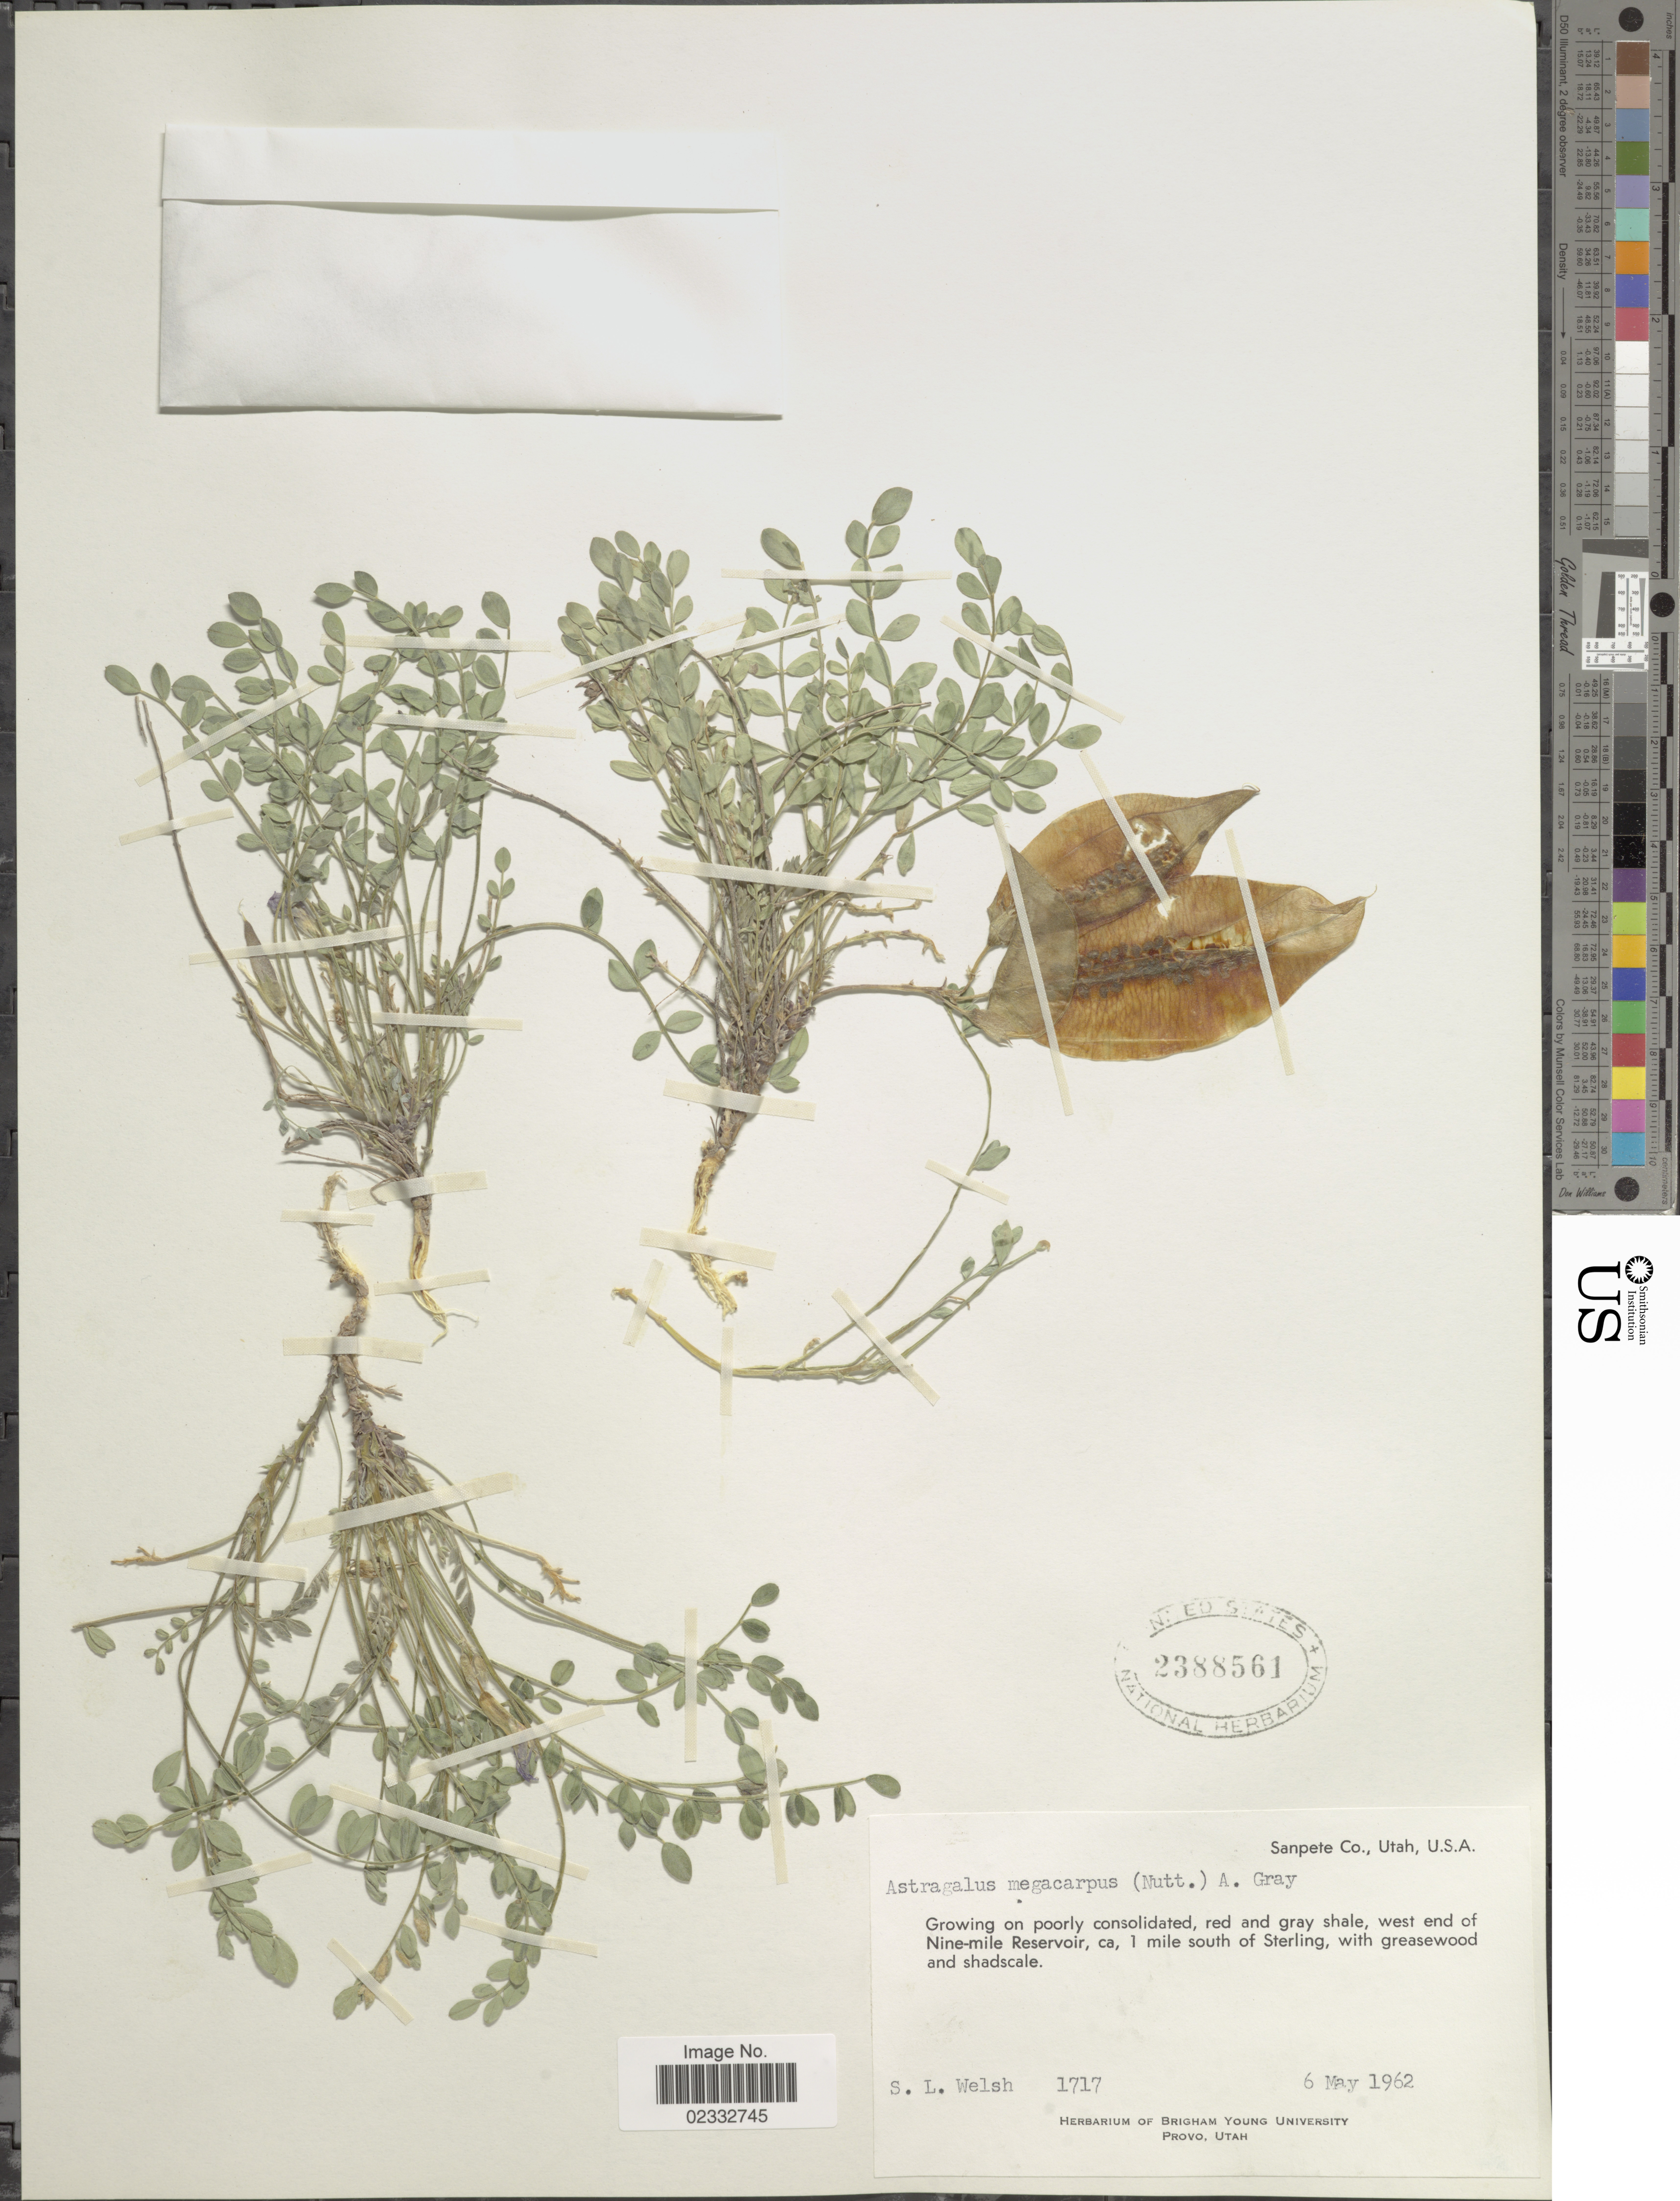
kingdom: Plantae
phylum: Tracheophyta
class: Magnoliopsida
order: Fabales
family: Fabaceae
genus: Astragalus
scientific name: Astragalus megacarpus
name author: (Torr. & A. Gray) A. Gray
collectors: S. Welsh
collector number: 1717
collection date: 1962-05-06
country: United States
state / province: Utah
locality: Sanpete Co., west end of Nine-mile Reservoir, ca, 1 mile south of Sterling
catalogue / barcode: US 2388561